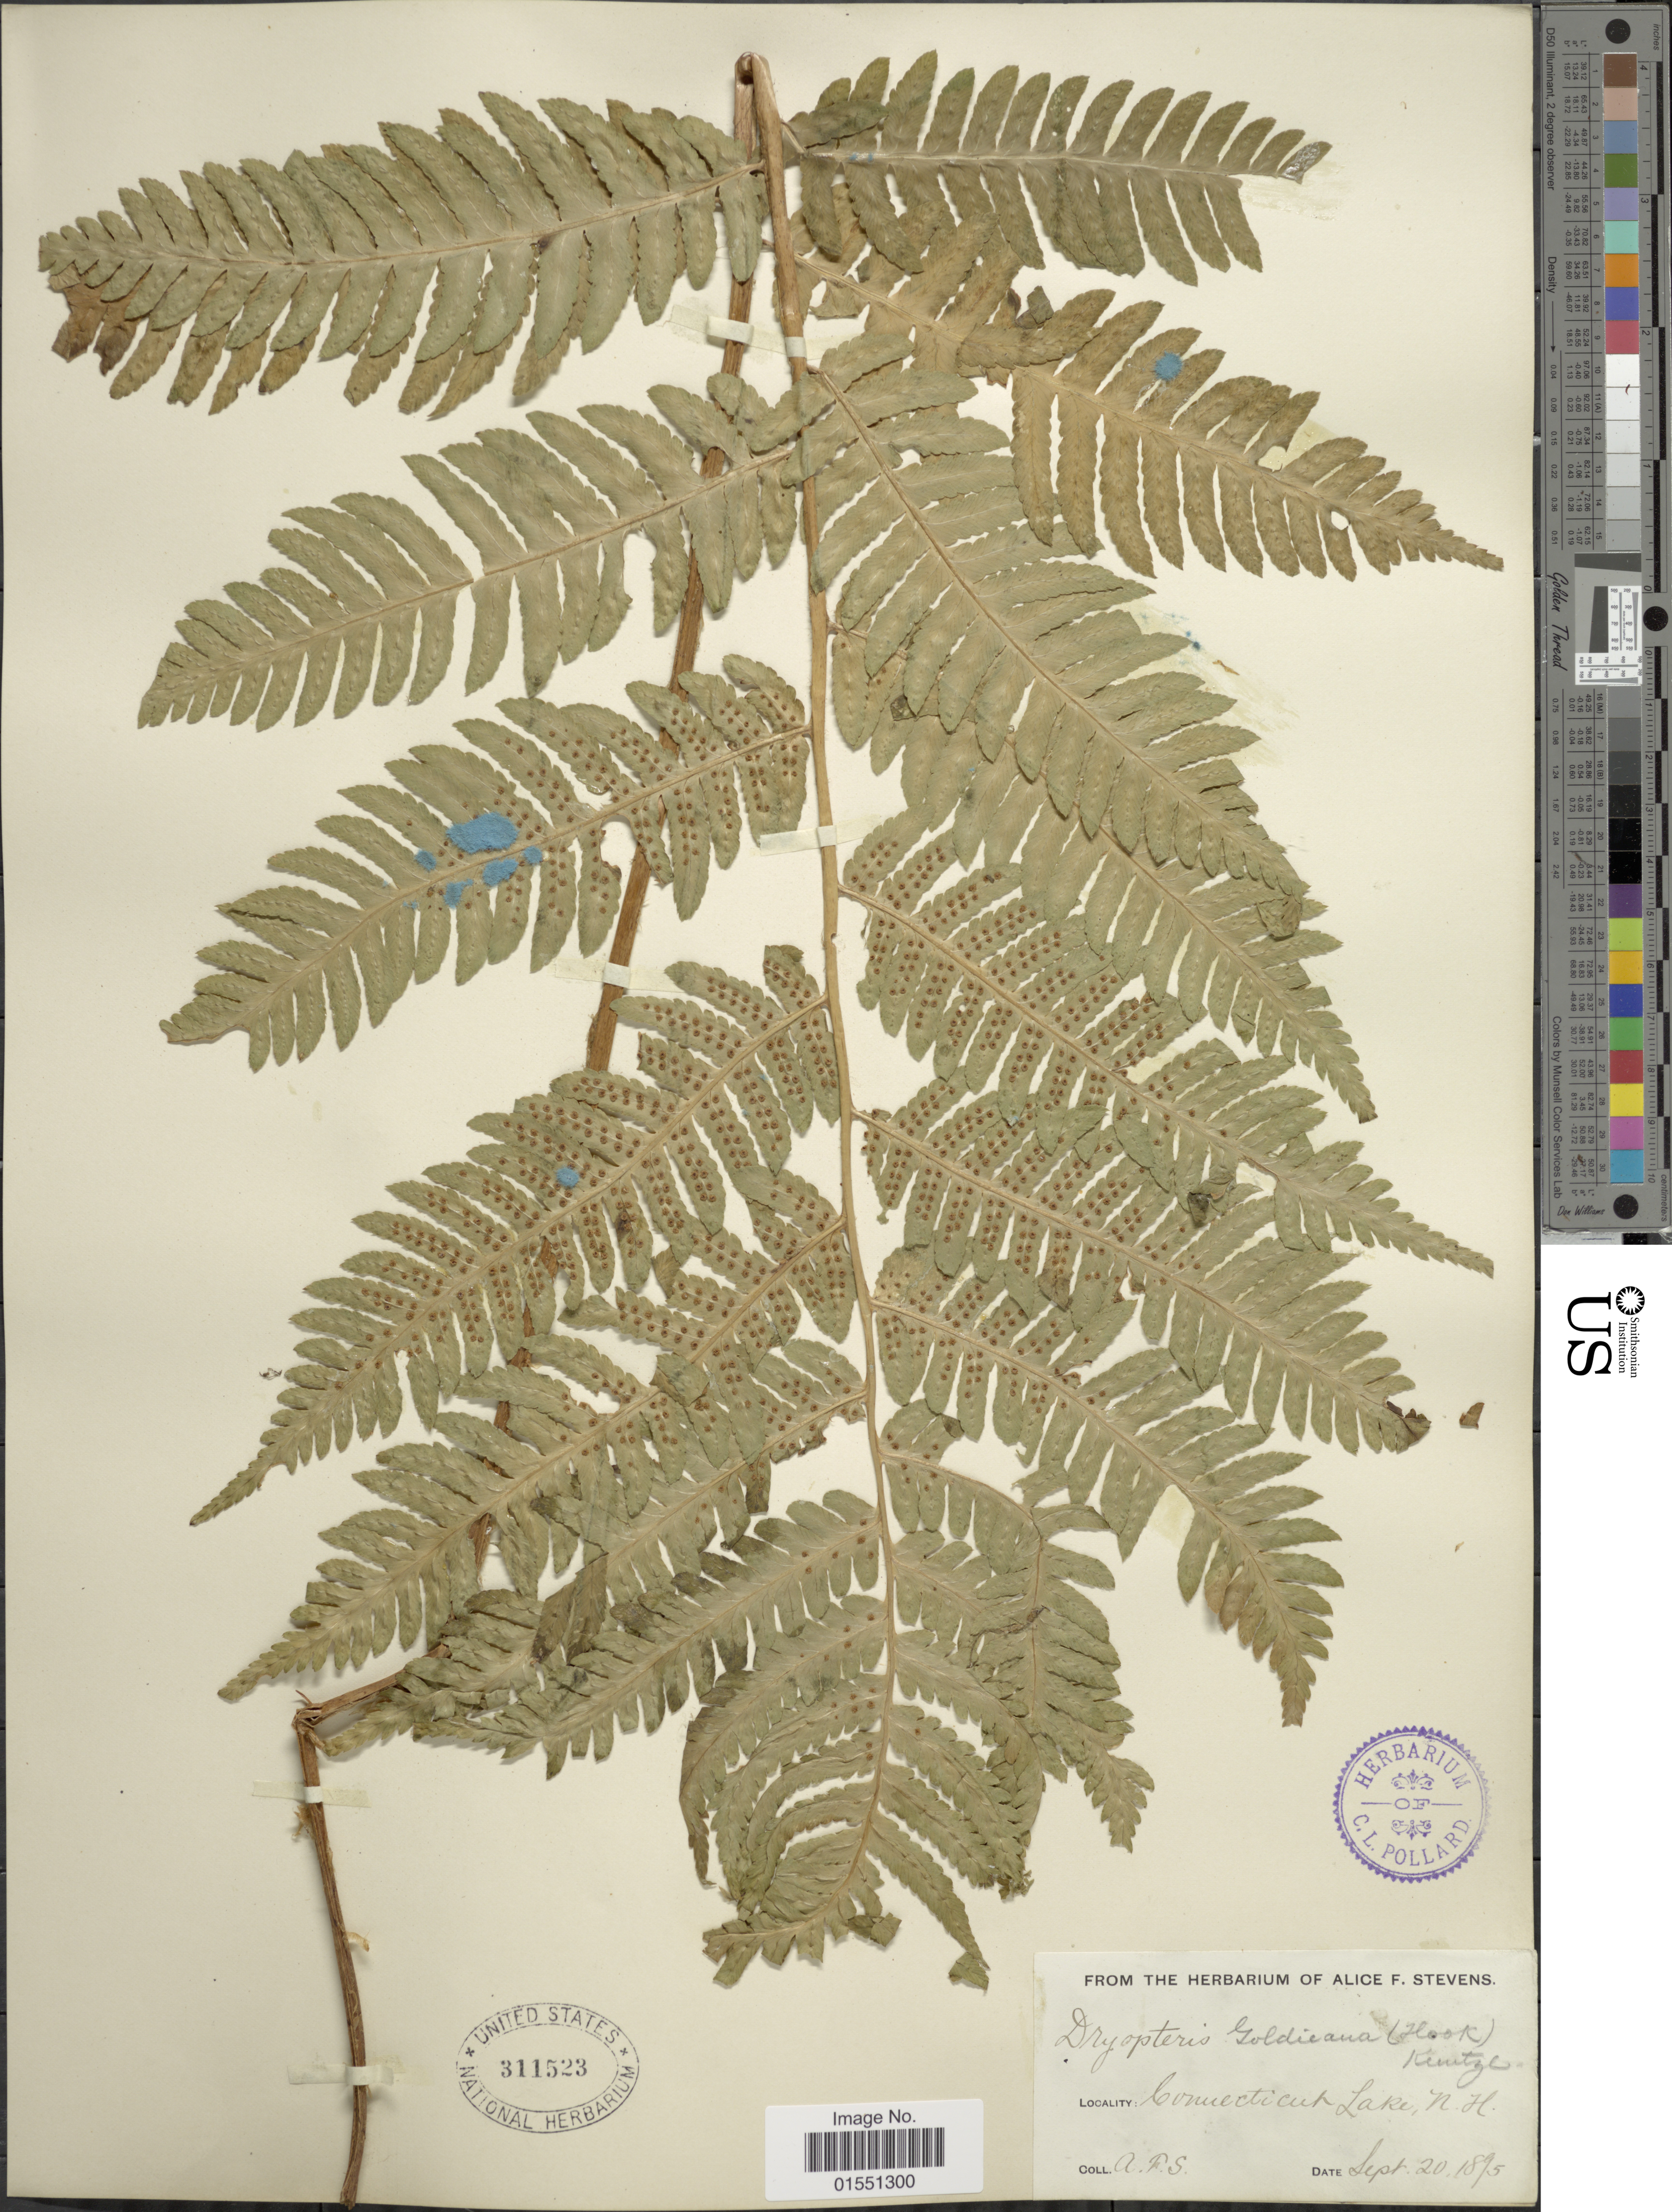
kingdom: Plantae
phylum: Tracheophyta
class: Polypodiopsida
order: Polypodiales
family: Dryopteridaceae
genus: Dryopteris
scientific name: Dryopteris goldiana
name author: (Hook. ex Goldie) A. Gray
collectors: A. Stevens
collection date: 1895-09-20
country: United States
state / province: New Hampshire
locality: Connecticut Lake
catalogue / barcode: US 311523